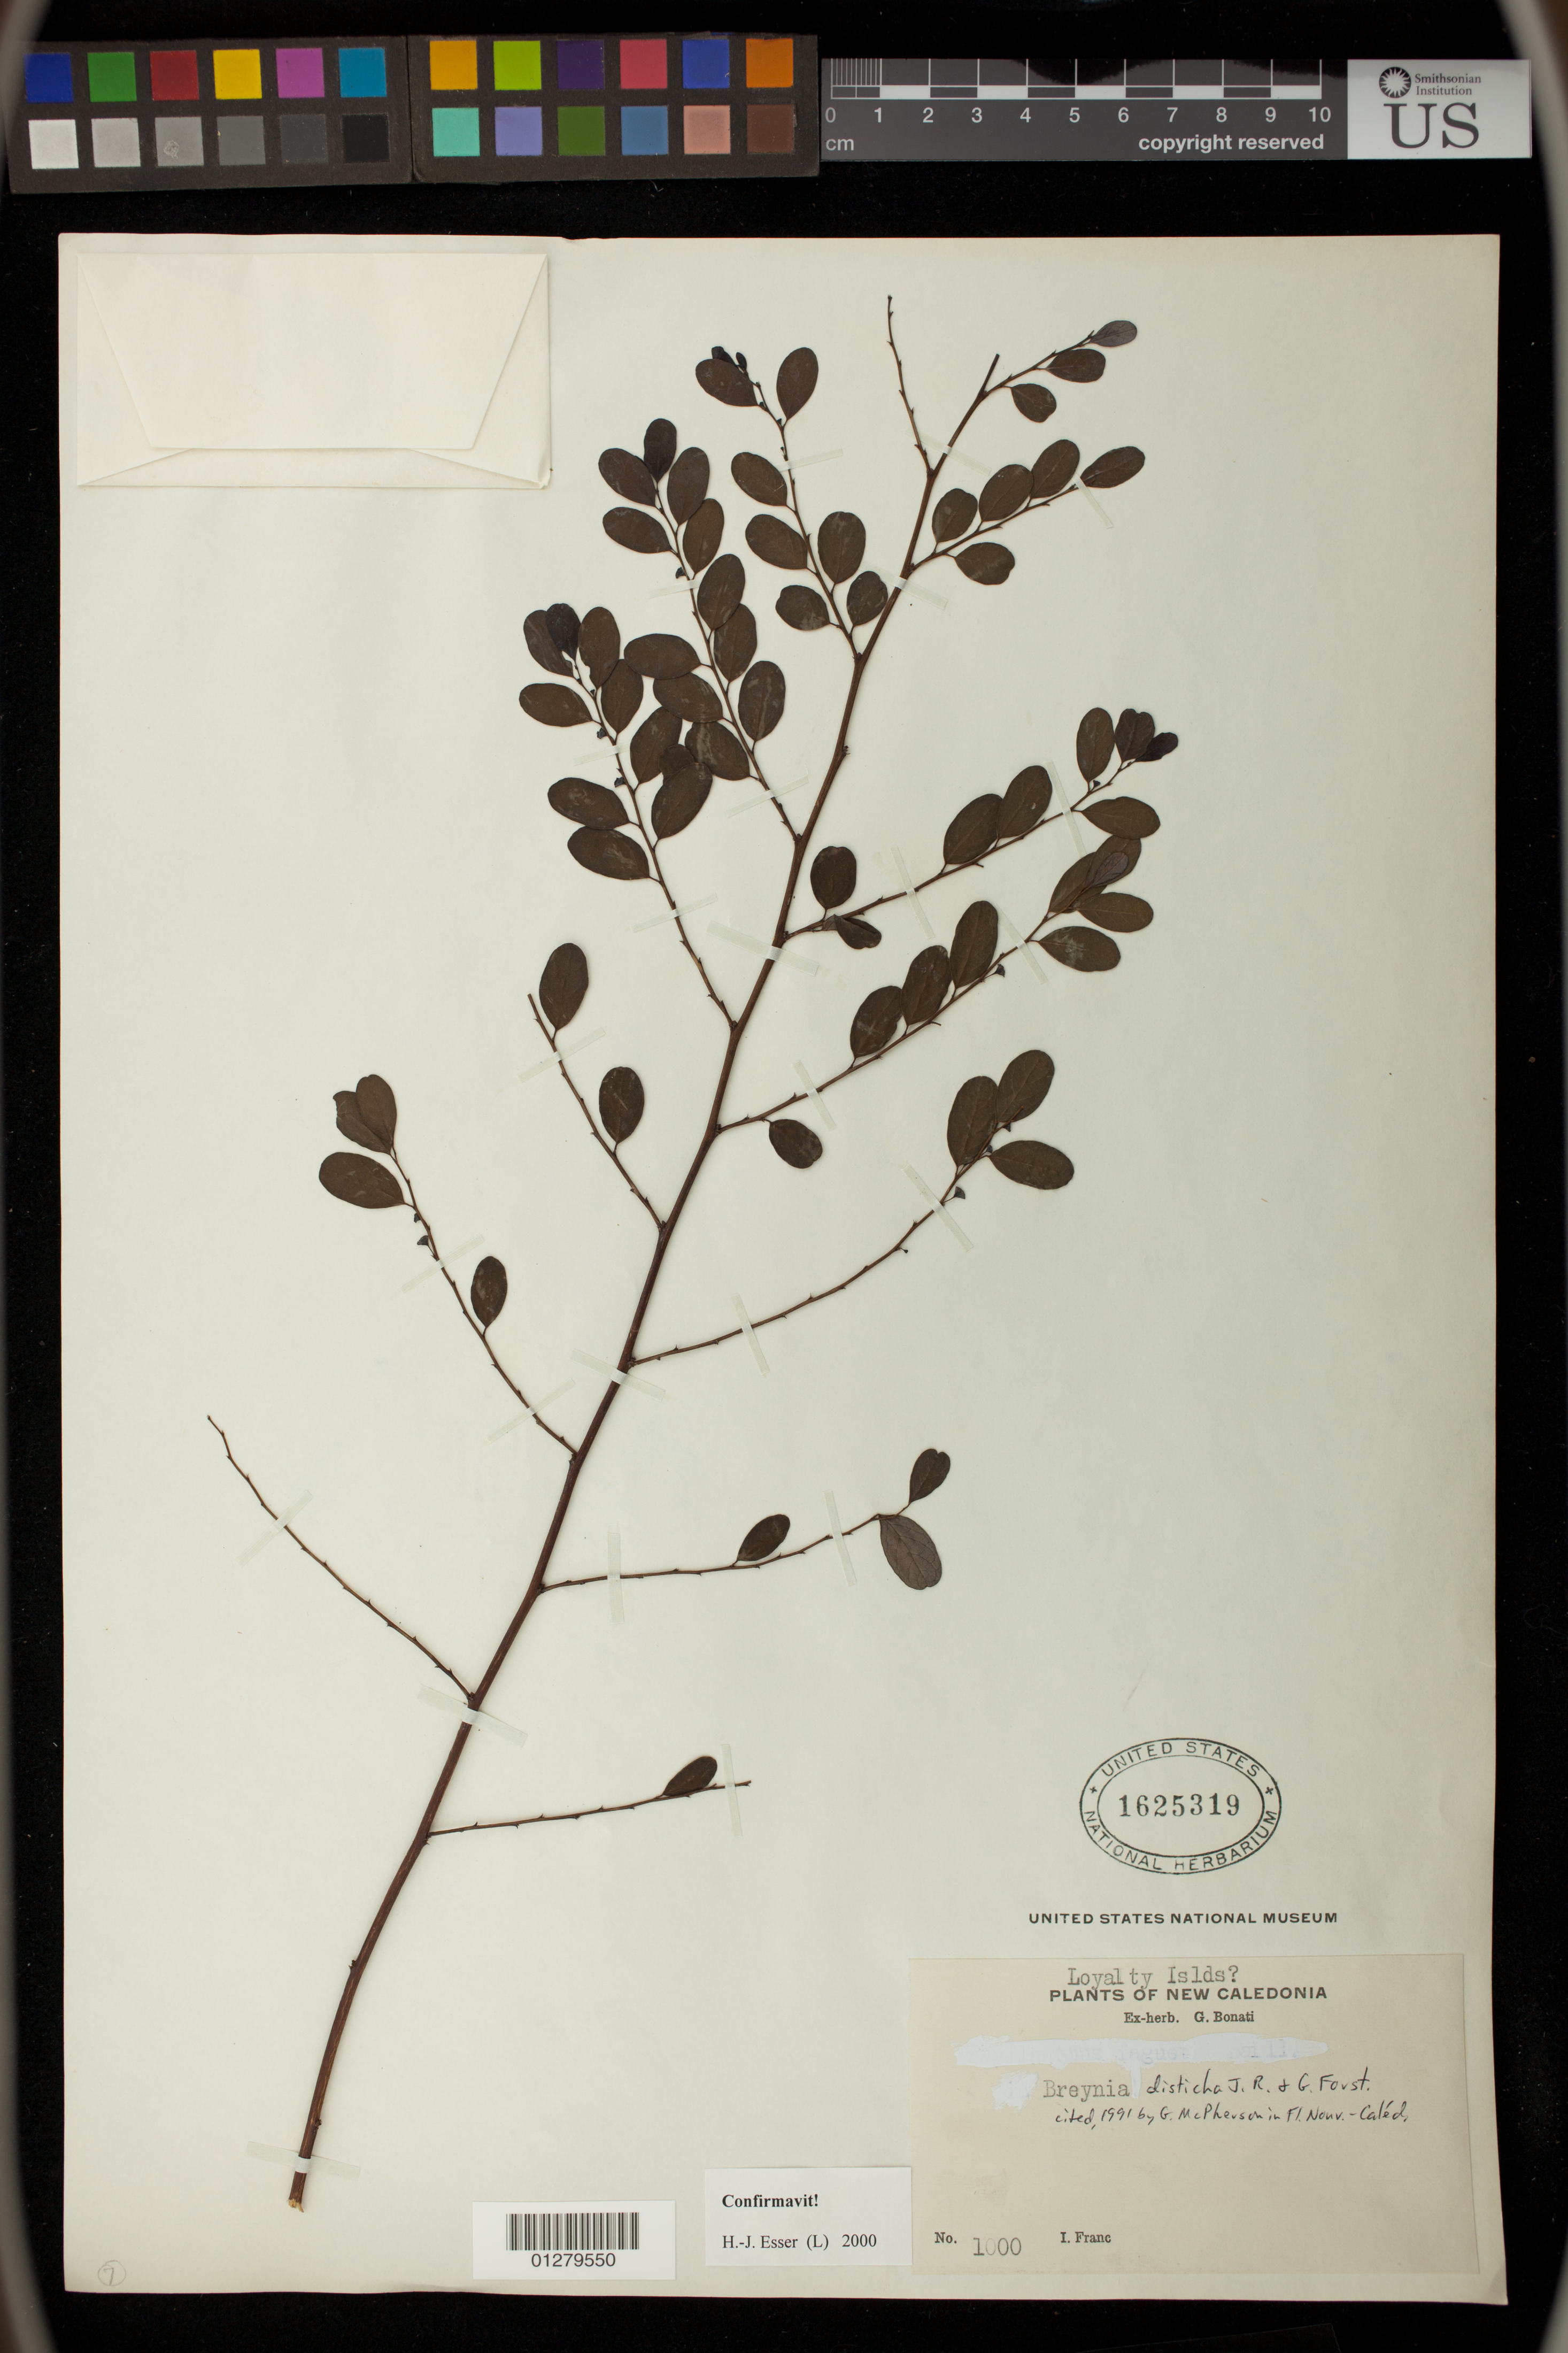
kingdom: Plantae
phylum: Tracheophyta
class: Magnoliopsida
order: Malpighiales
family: Phyllanthaceae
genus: Phyllanthus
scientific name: Phyllanthus nivosus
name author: W. Bull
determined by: Wagner, W. L., (BOT), Smithsonian Institution - National Museum of Natural History (UNITED STATES)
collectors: I. Franc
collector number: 1000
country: New Caledonia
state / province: Loyalty Islands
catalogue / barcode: US 1625319